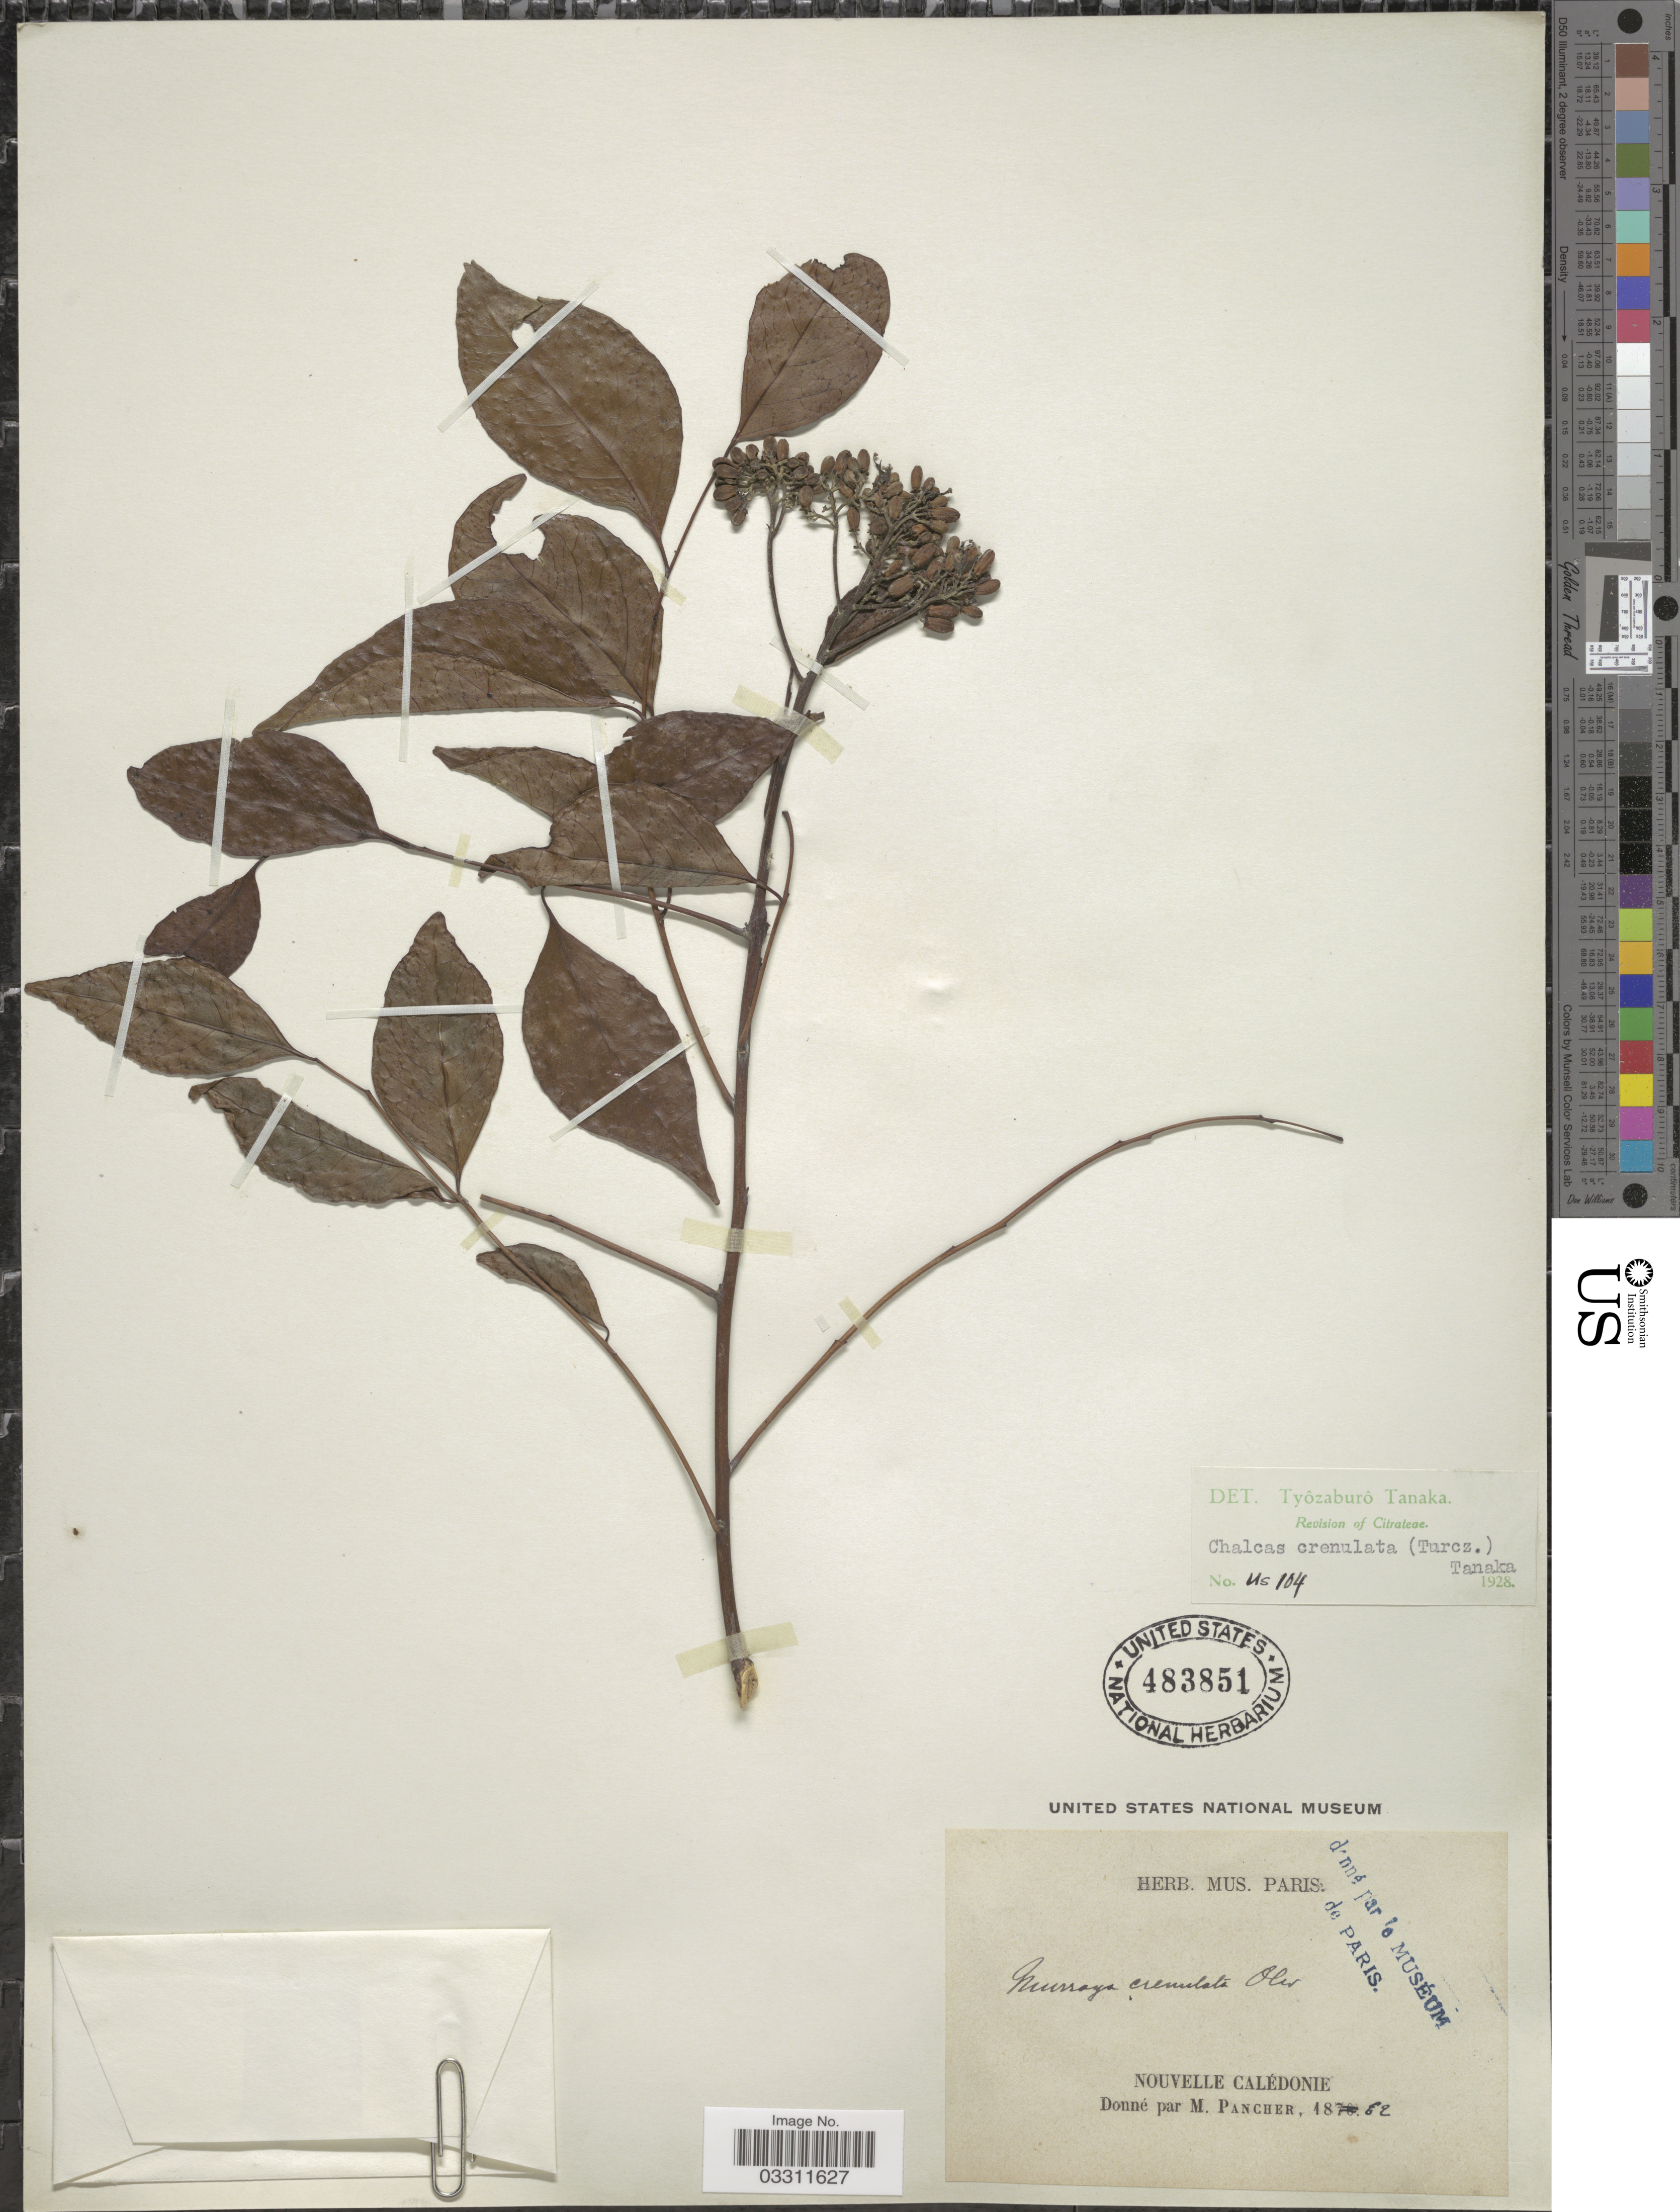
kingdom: Plantae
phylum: Tracheophyta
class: Magnoliopsida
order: Sapindales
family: Rutaceae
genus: Murraya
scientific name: Murraya crenulata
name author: (Turcz.) Oliv.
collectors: M. Pancher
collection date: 1862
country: New Caledonia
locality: Nouvelle Calédonie.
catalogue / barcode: US 483851